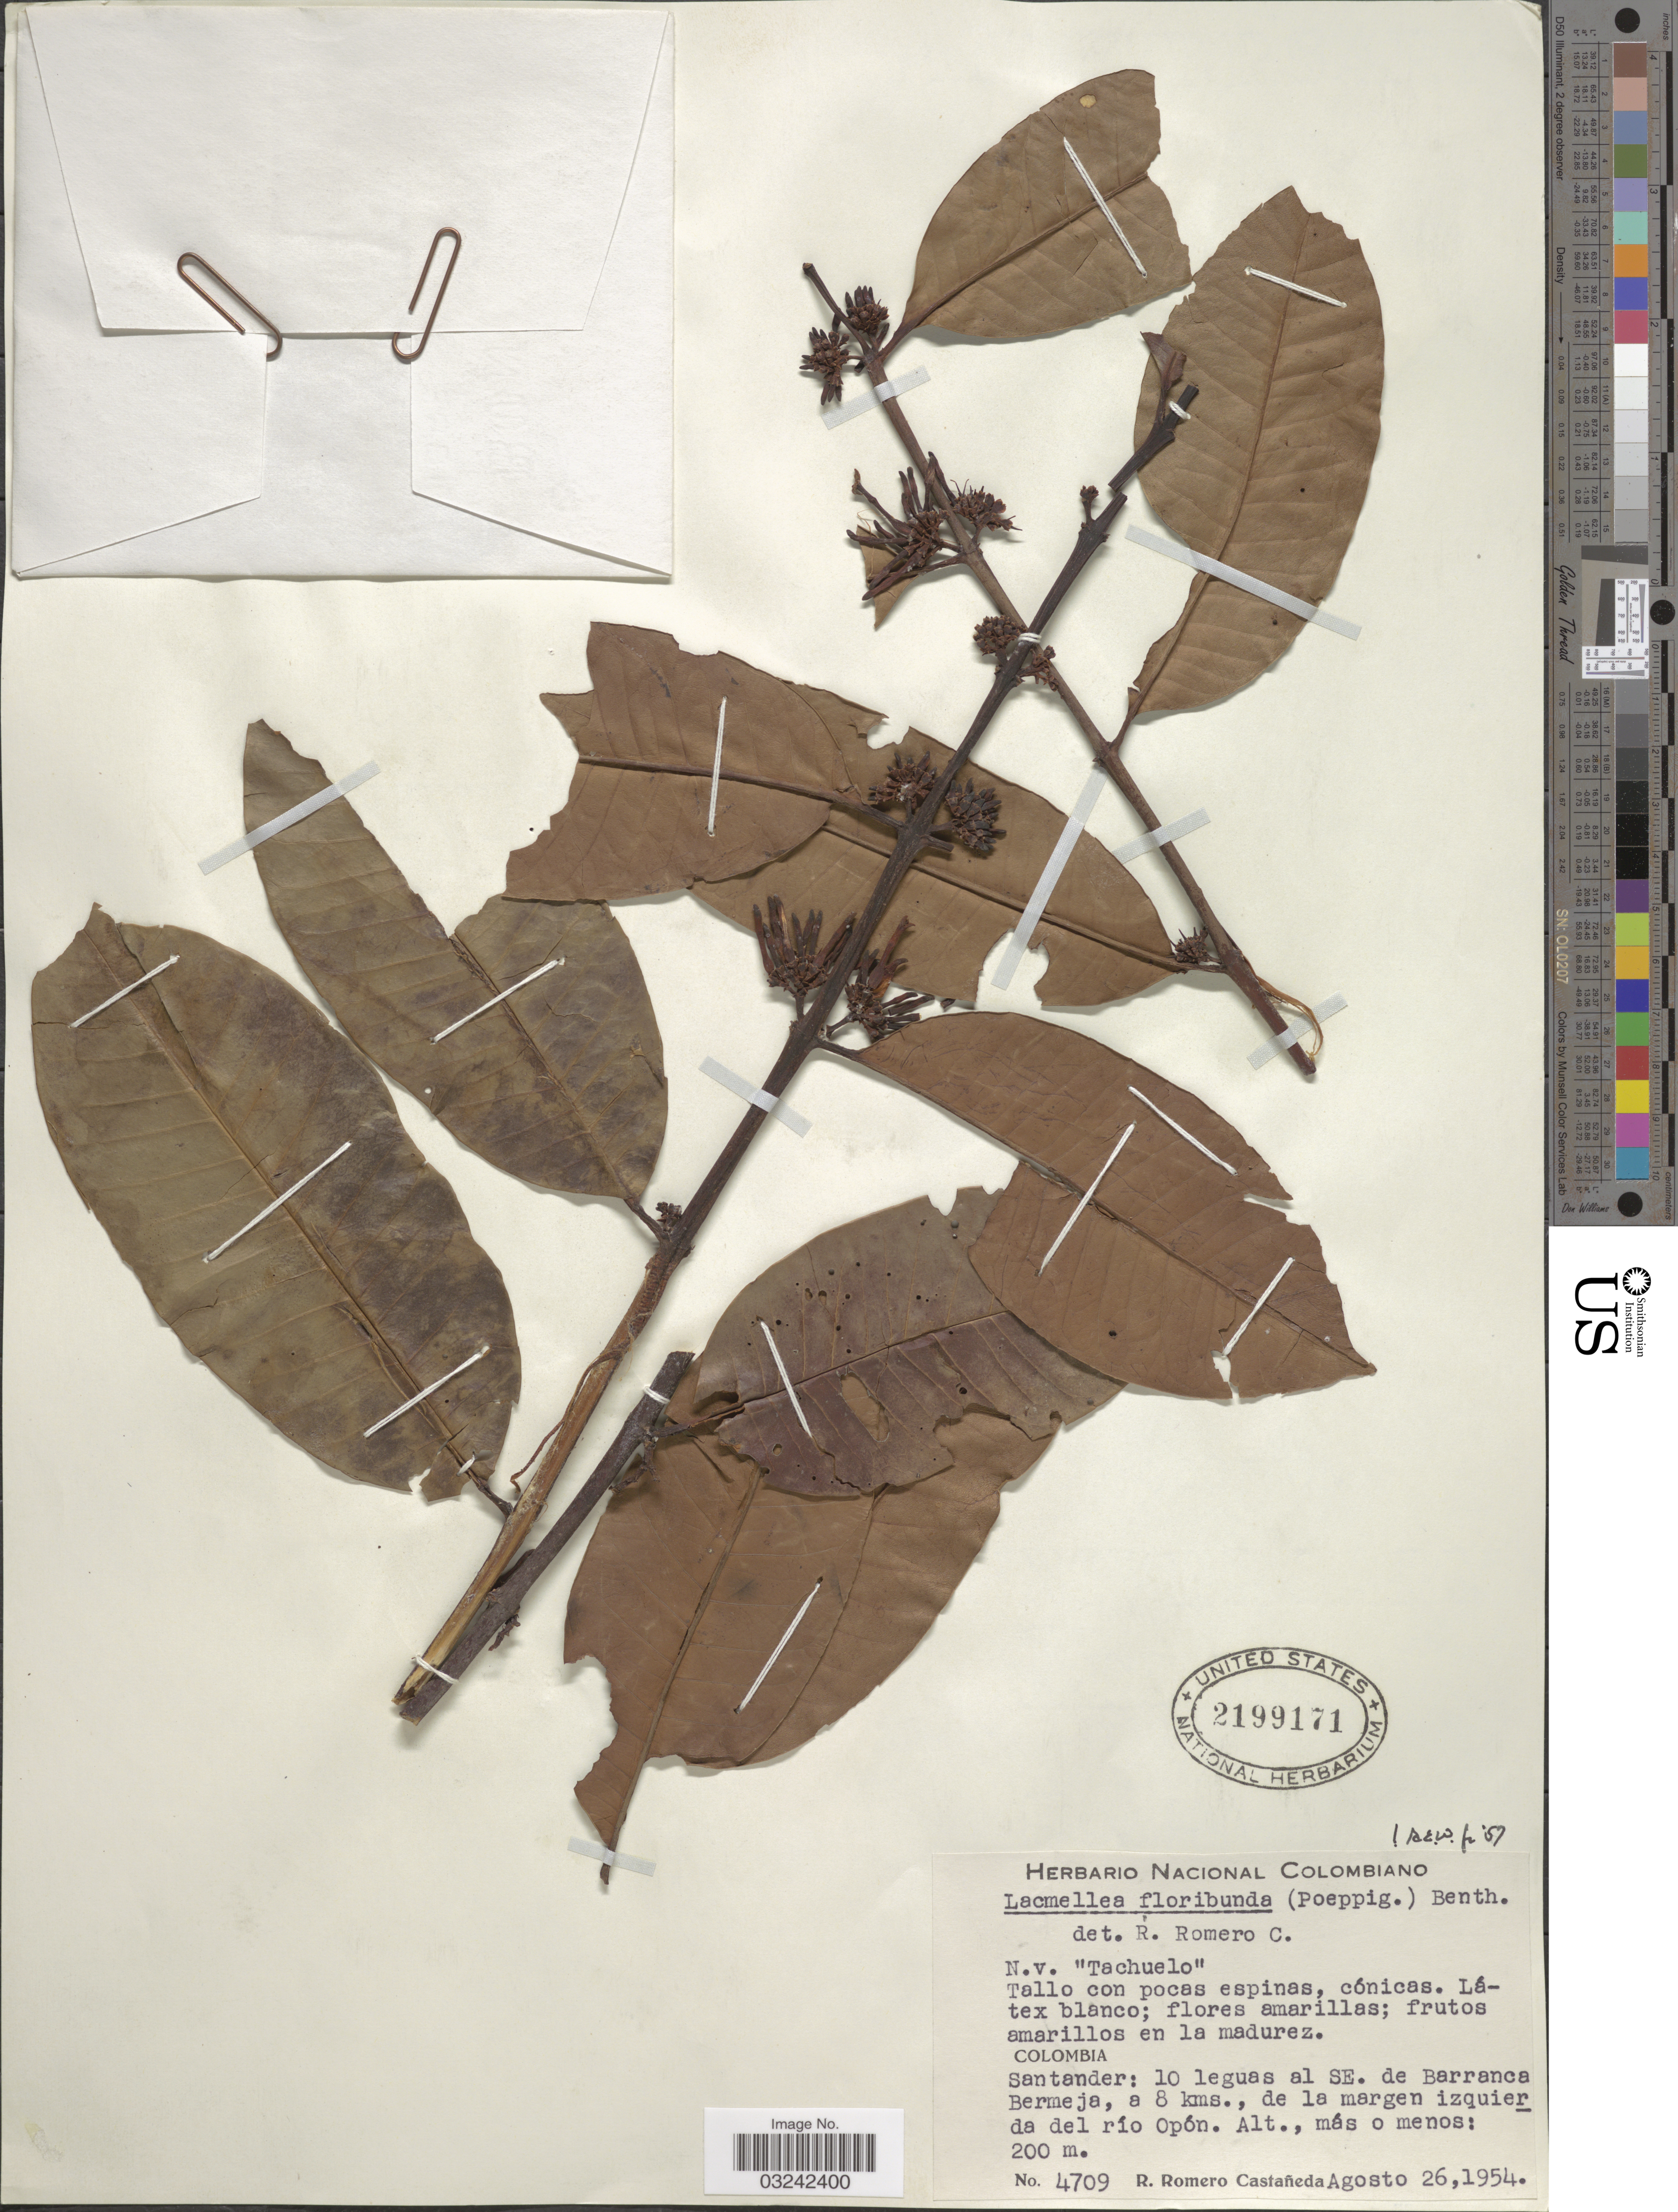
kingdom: Plantae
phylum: Tracheophyta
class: Magnoliopsida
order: Gentianales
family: Apocynaceae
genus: Lacmellea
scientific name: Lacmellea floribunda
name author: (Poepp.) Benth. & Hook. f.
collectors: R. Romero Castañeda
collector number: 4709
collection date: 1954-08-26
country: Colombia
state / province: Santander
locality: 10 leguas al SE. de Barranca Bermeja, a 8 kms., de la margen izquierda del río Opón.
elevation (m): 200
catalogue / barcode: US 2199171